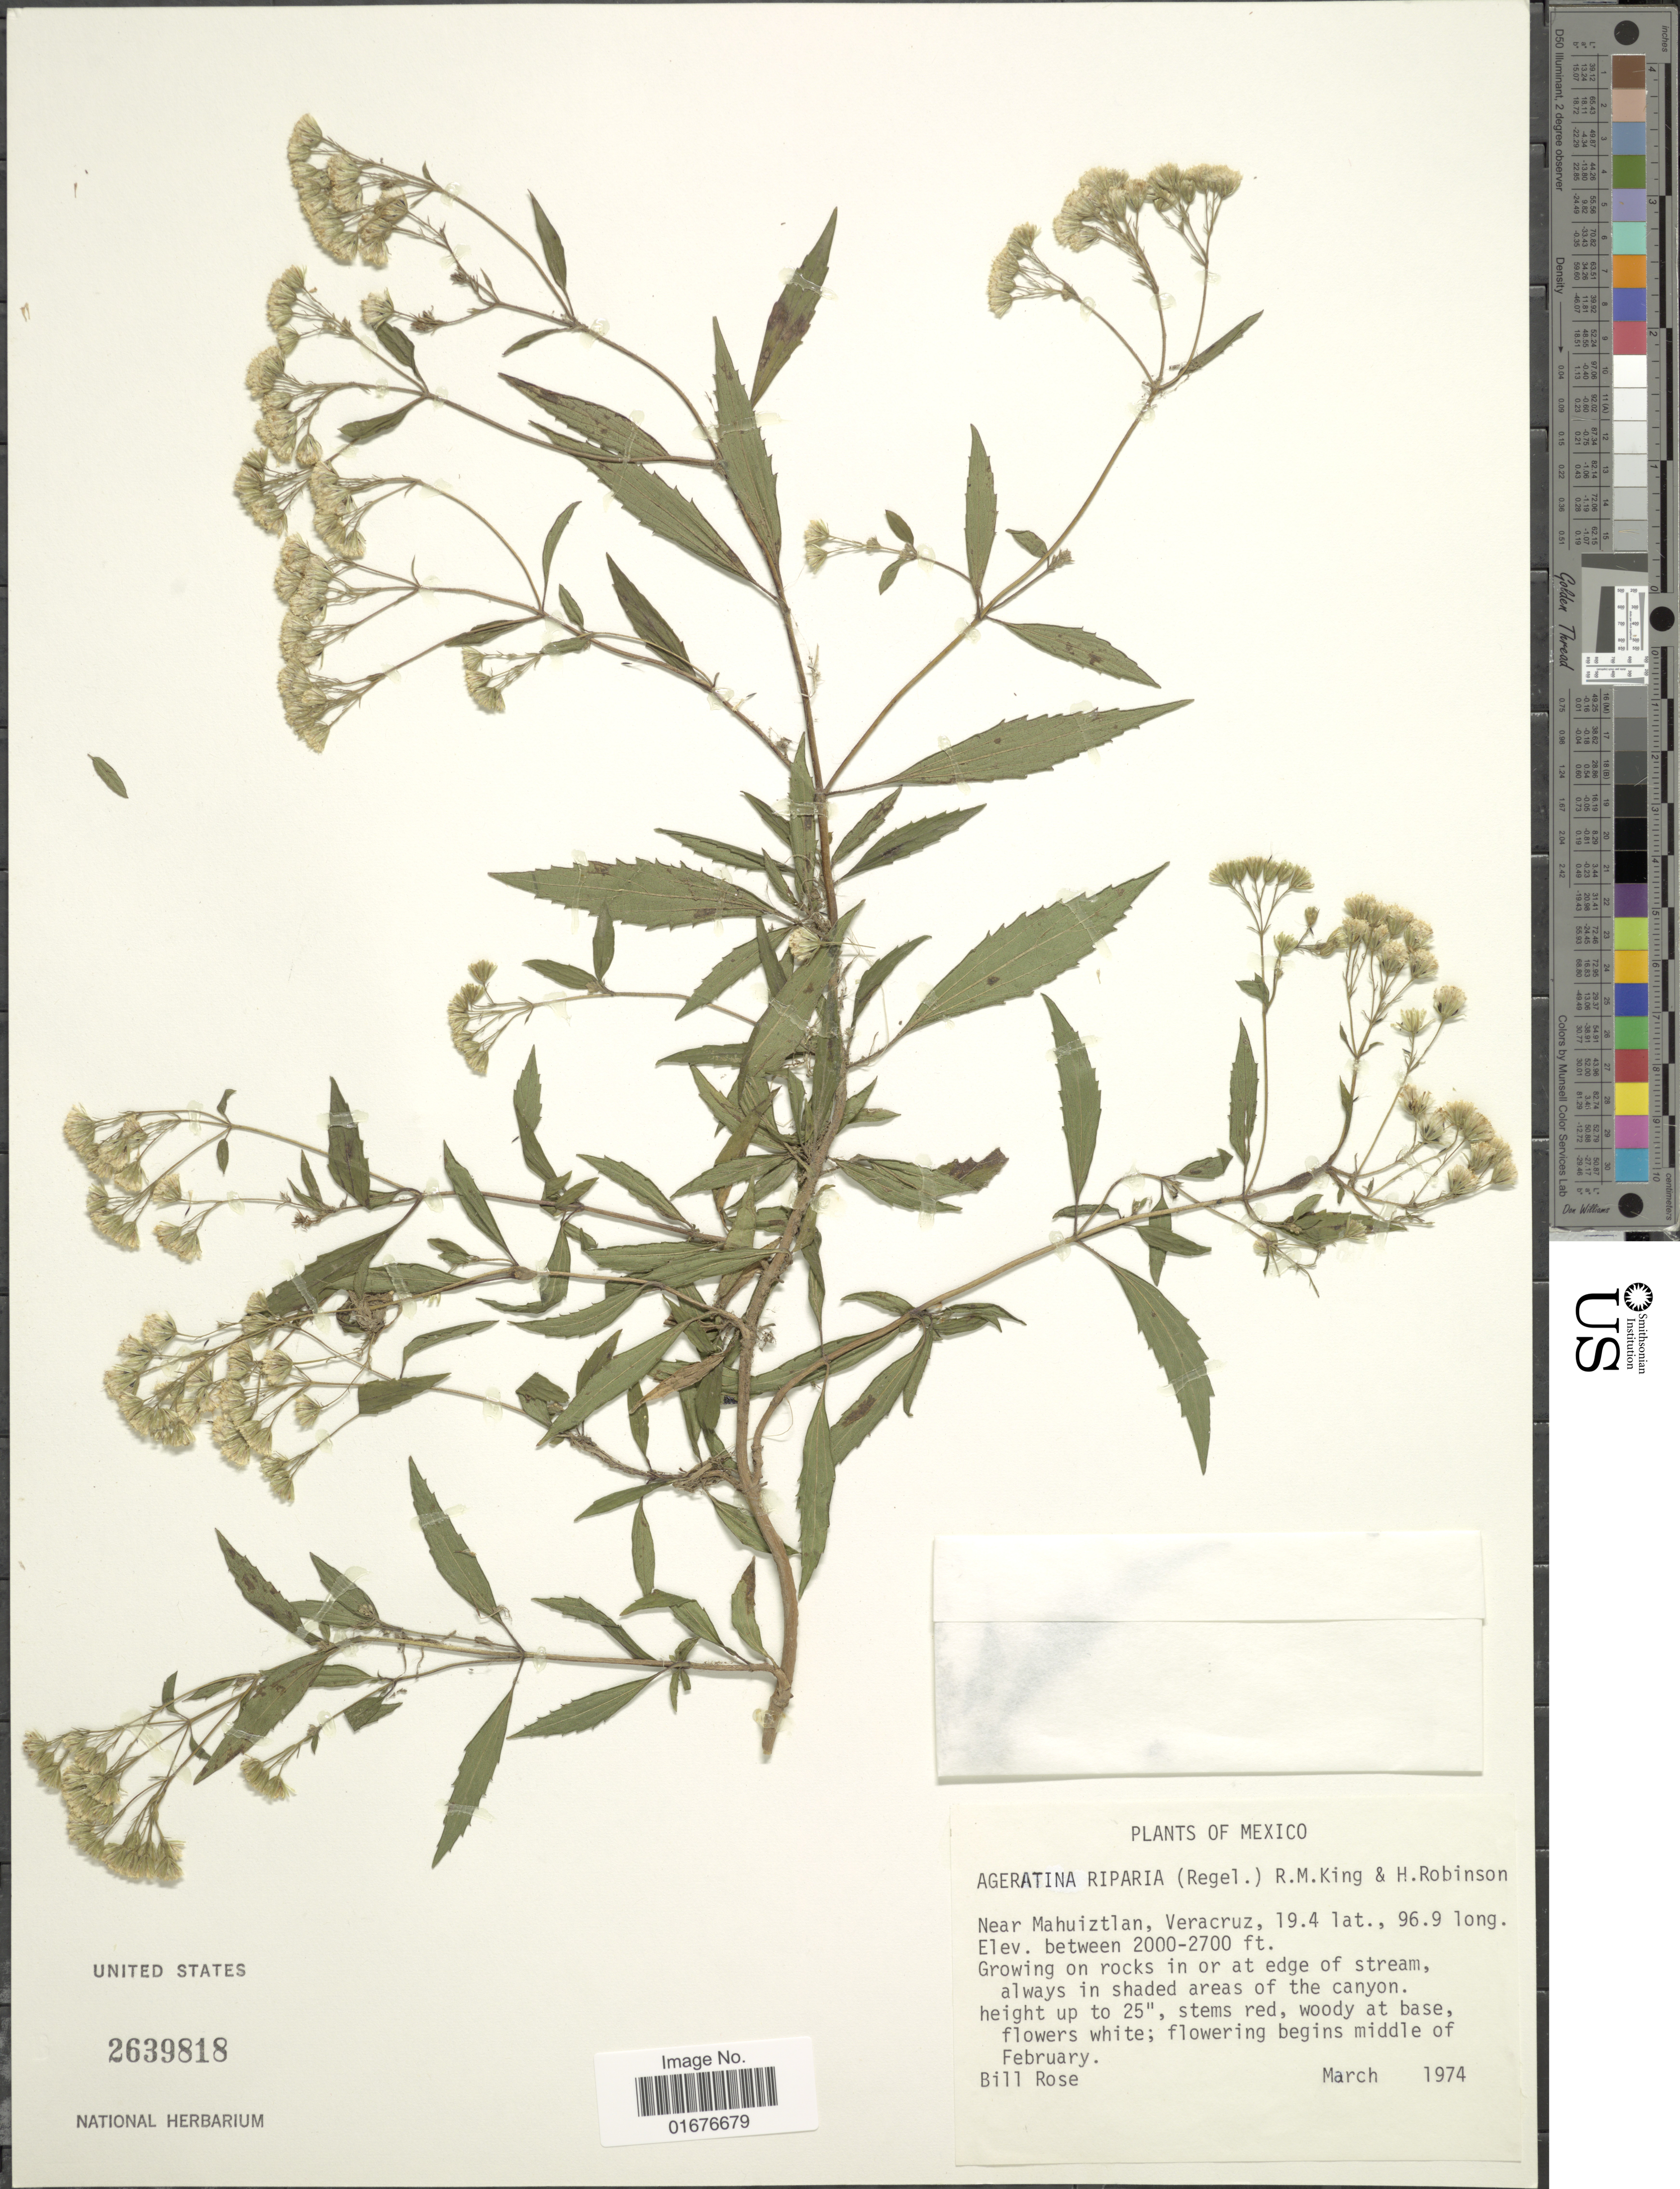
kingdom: Plantae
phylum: Tracheophyta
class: Magnoliopsida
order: Asterales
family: Asteraceae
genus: Ageratina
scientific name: Ageratina riparia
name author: (Regel) R.M. King & H. Rob.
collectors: W. Rose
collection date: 1974-03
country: Mexico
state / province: Veracruz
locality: Near Mahuiztlan,Veracruz, growing on rocks in or at edge of stream, always in shaded areas of the canyon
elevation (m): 610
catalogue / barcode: US 2639818